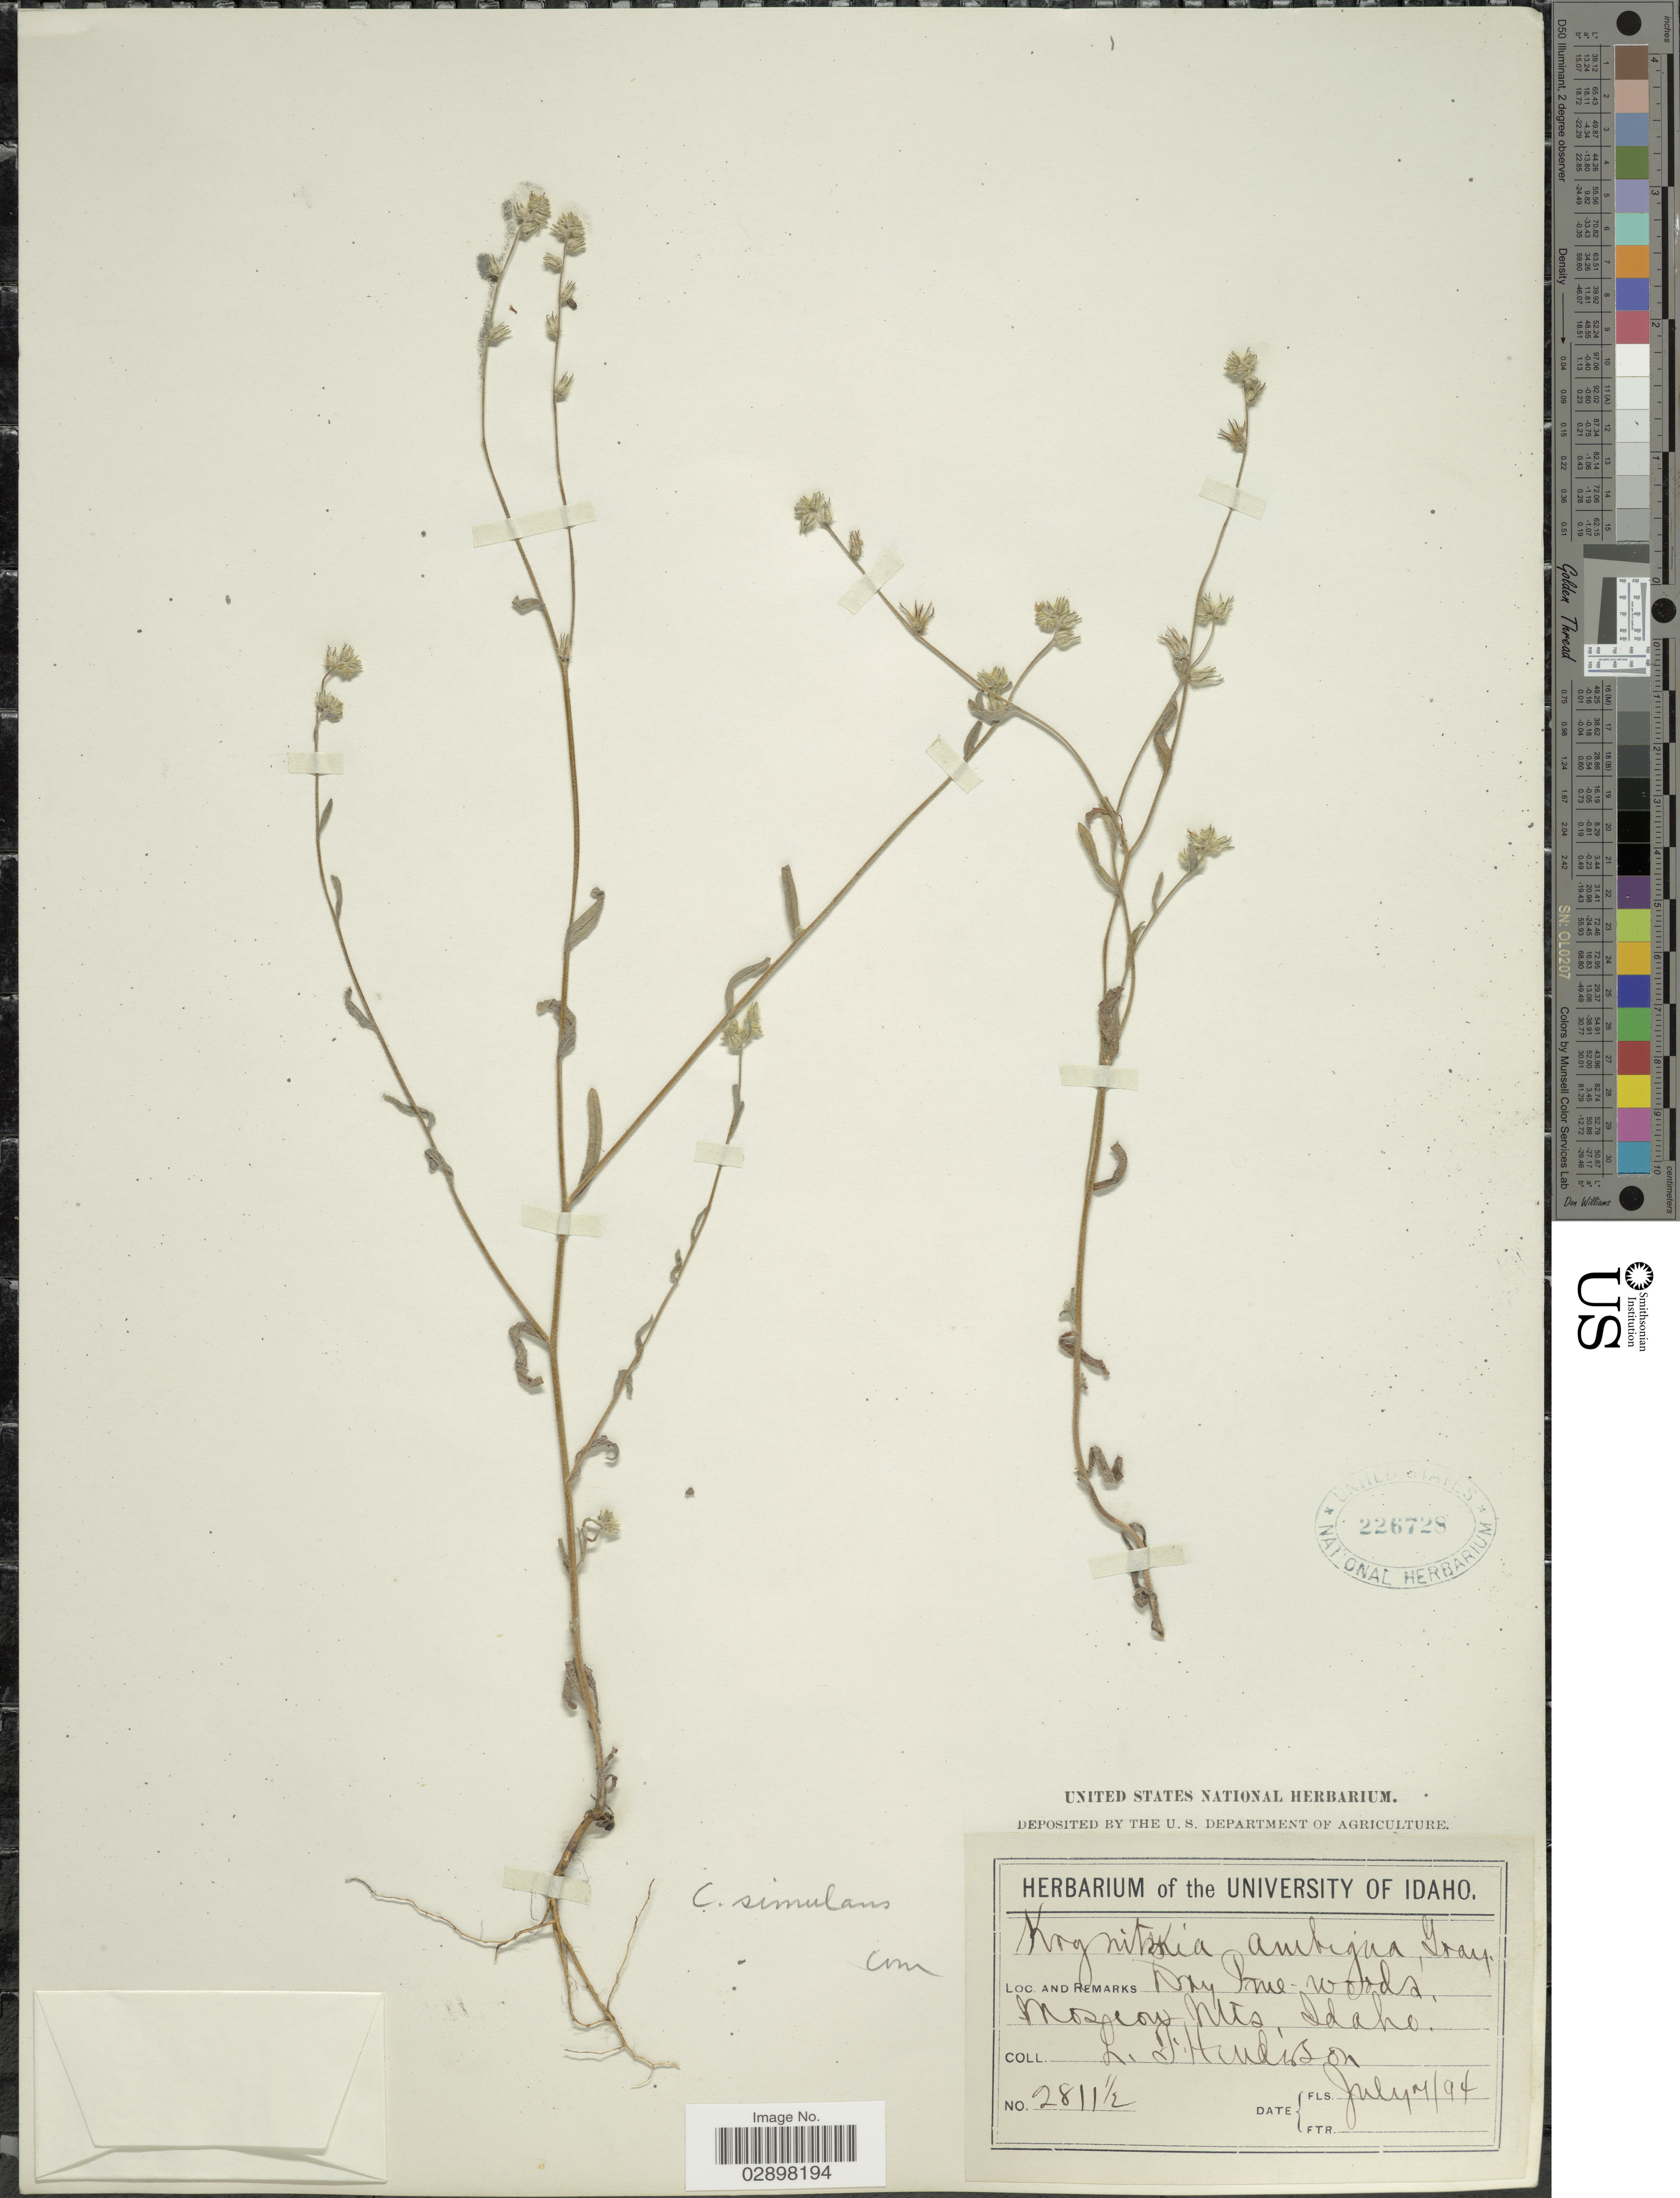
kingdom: Plantae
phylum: Tracheophyta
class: Magnoliopsida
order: Boraginales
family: Boraginaceae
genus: Cryptantha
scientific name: Cryptantha simulans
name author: Greene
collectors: L. Henderson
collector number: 2811½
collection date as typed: Transcribed d/m/y: 4/7/94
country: United States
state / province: Idaho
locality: Moscow Mts.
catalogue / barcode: US 226728